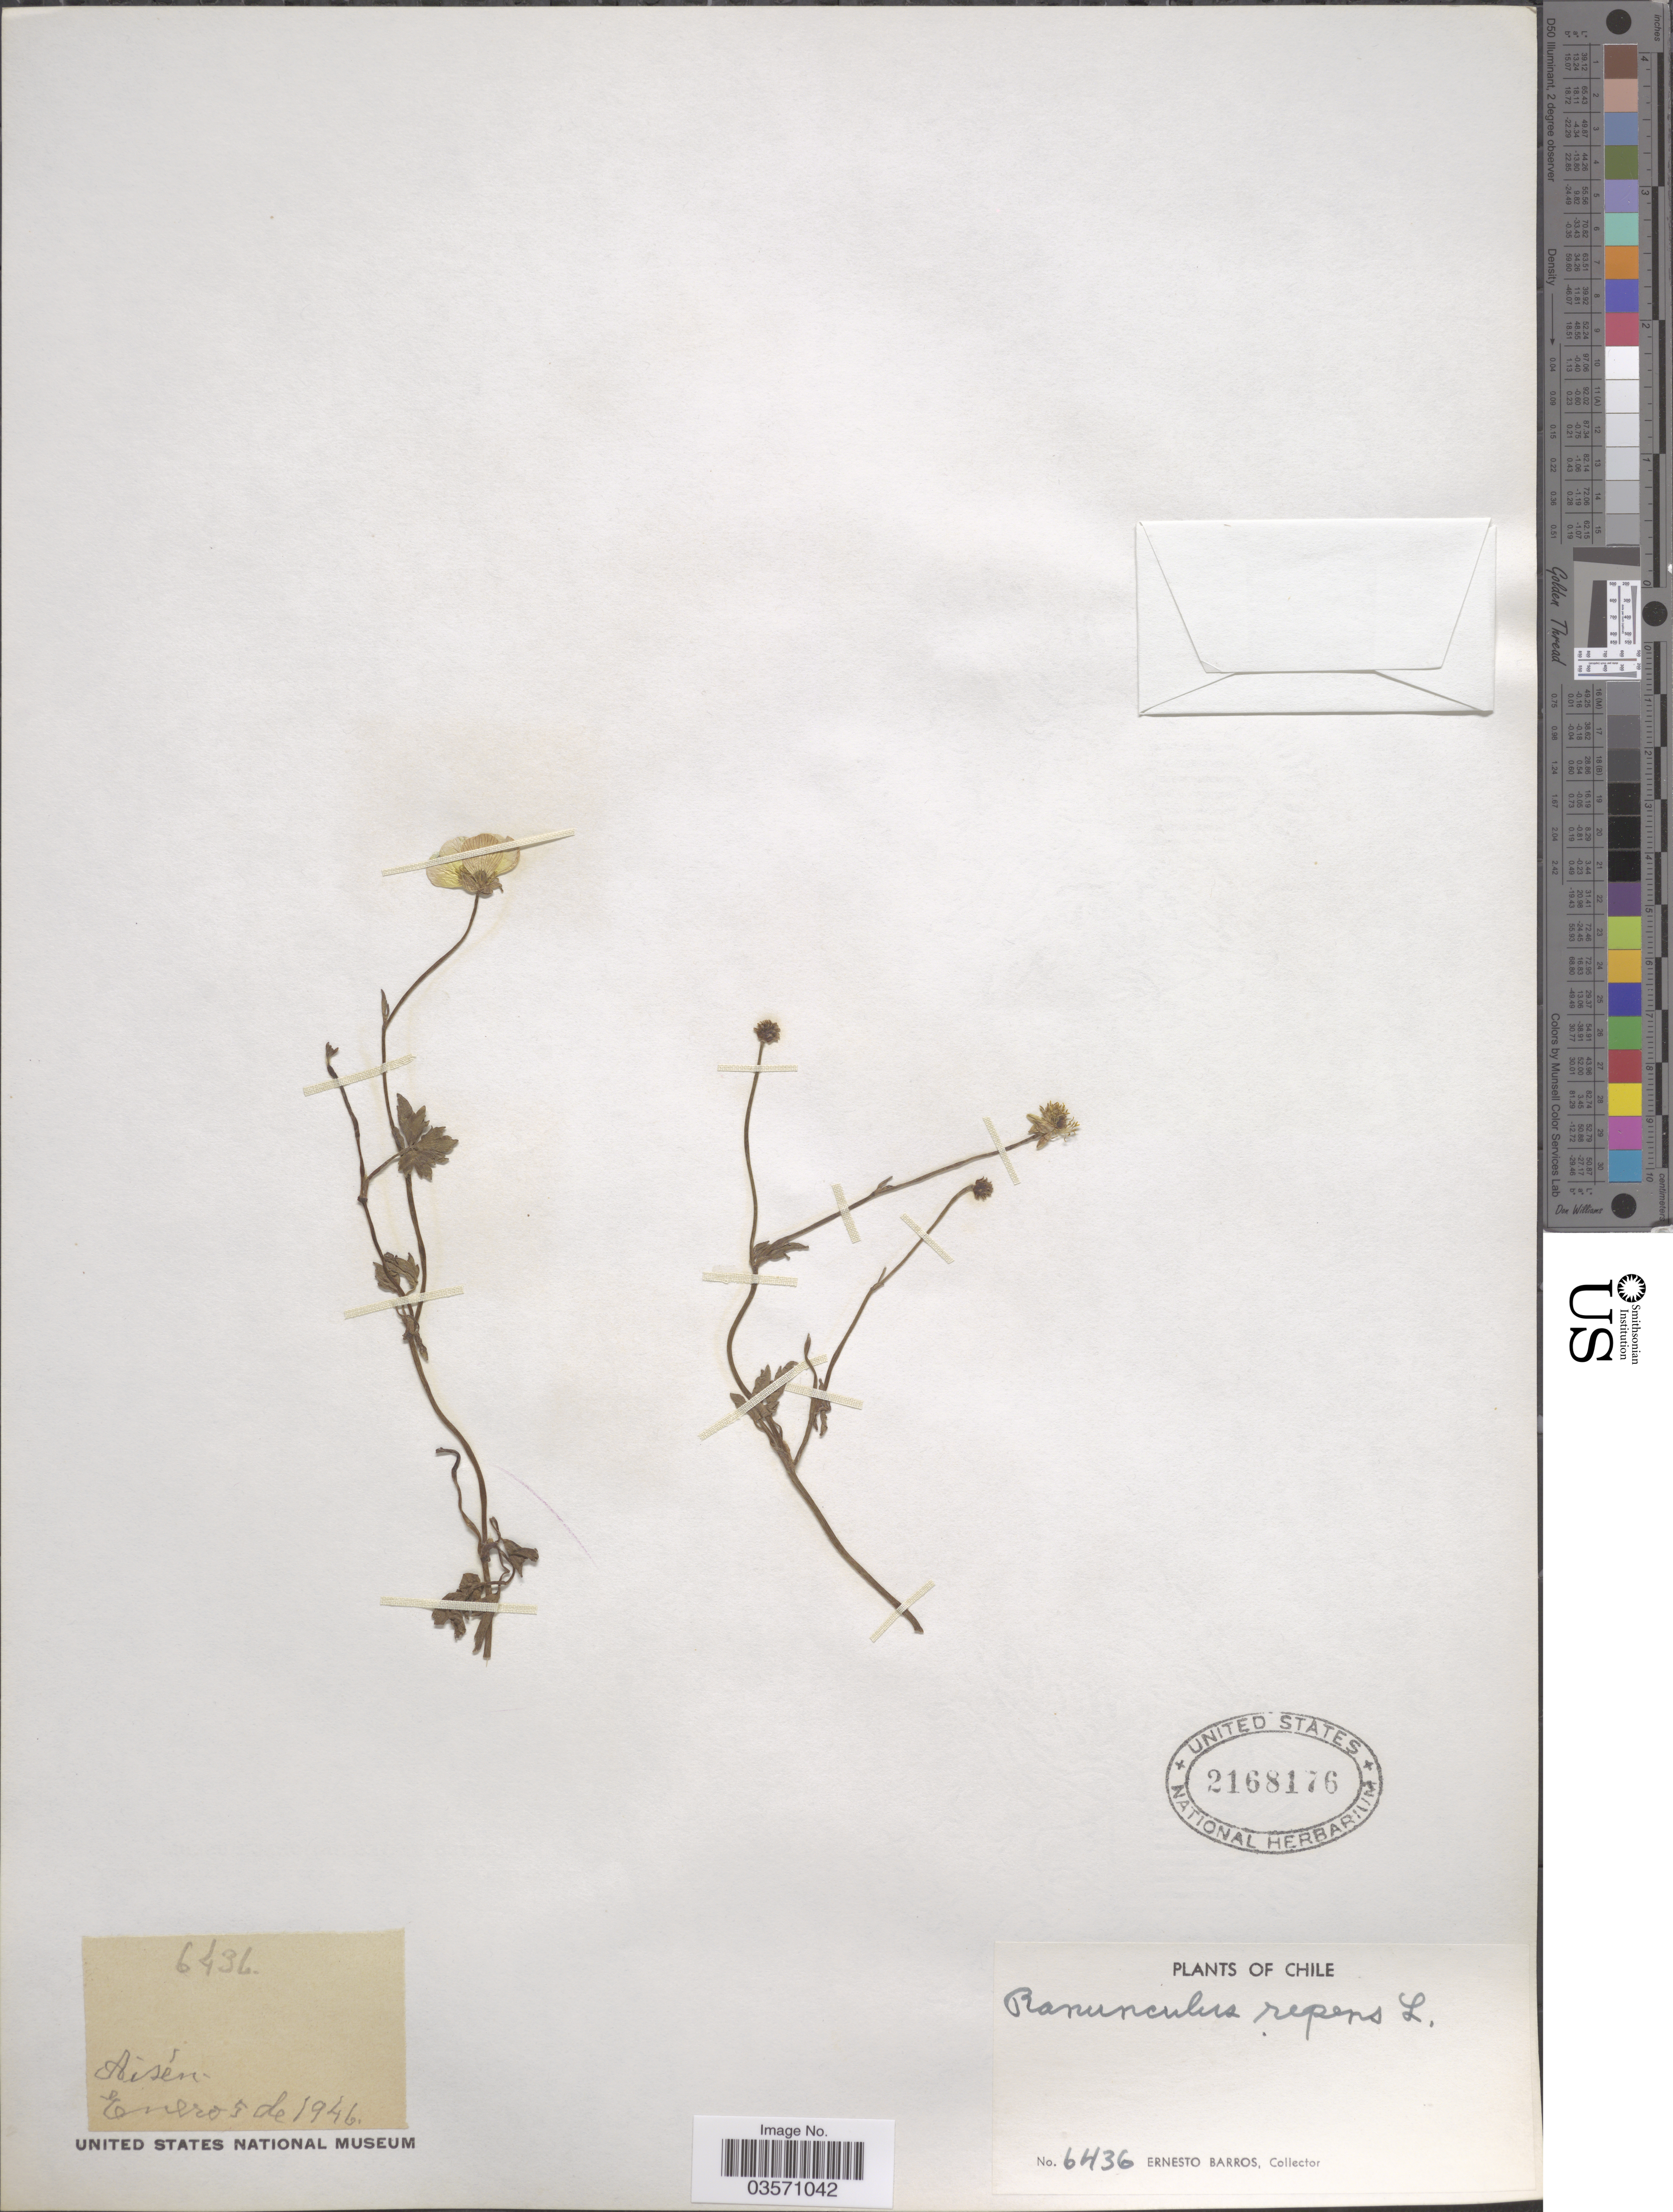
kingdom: Plantae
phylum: Tracheophyta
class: Magnoliopsida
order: Ranunculales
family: Ranunculaceae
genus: Ranunculus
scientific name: Ranunculus repens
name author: L.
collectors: E. Barros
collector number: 6436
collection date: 1946-01-05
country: Chile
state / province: Aisén (XI)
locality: Aisén.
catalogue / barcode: US 2168176